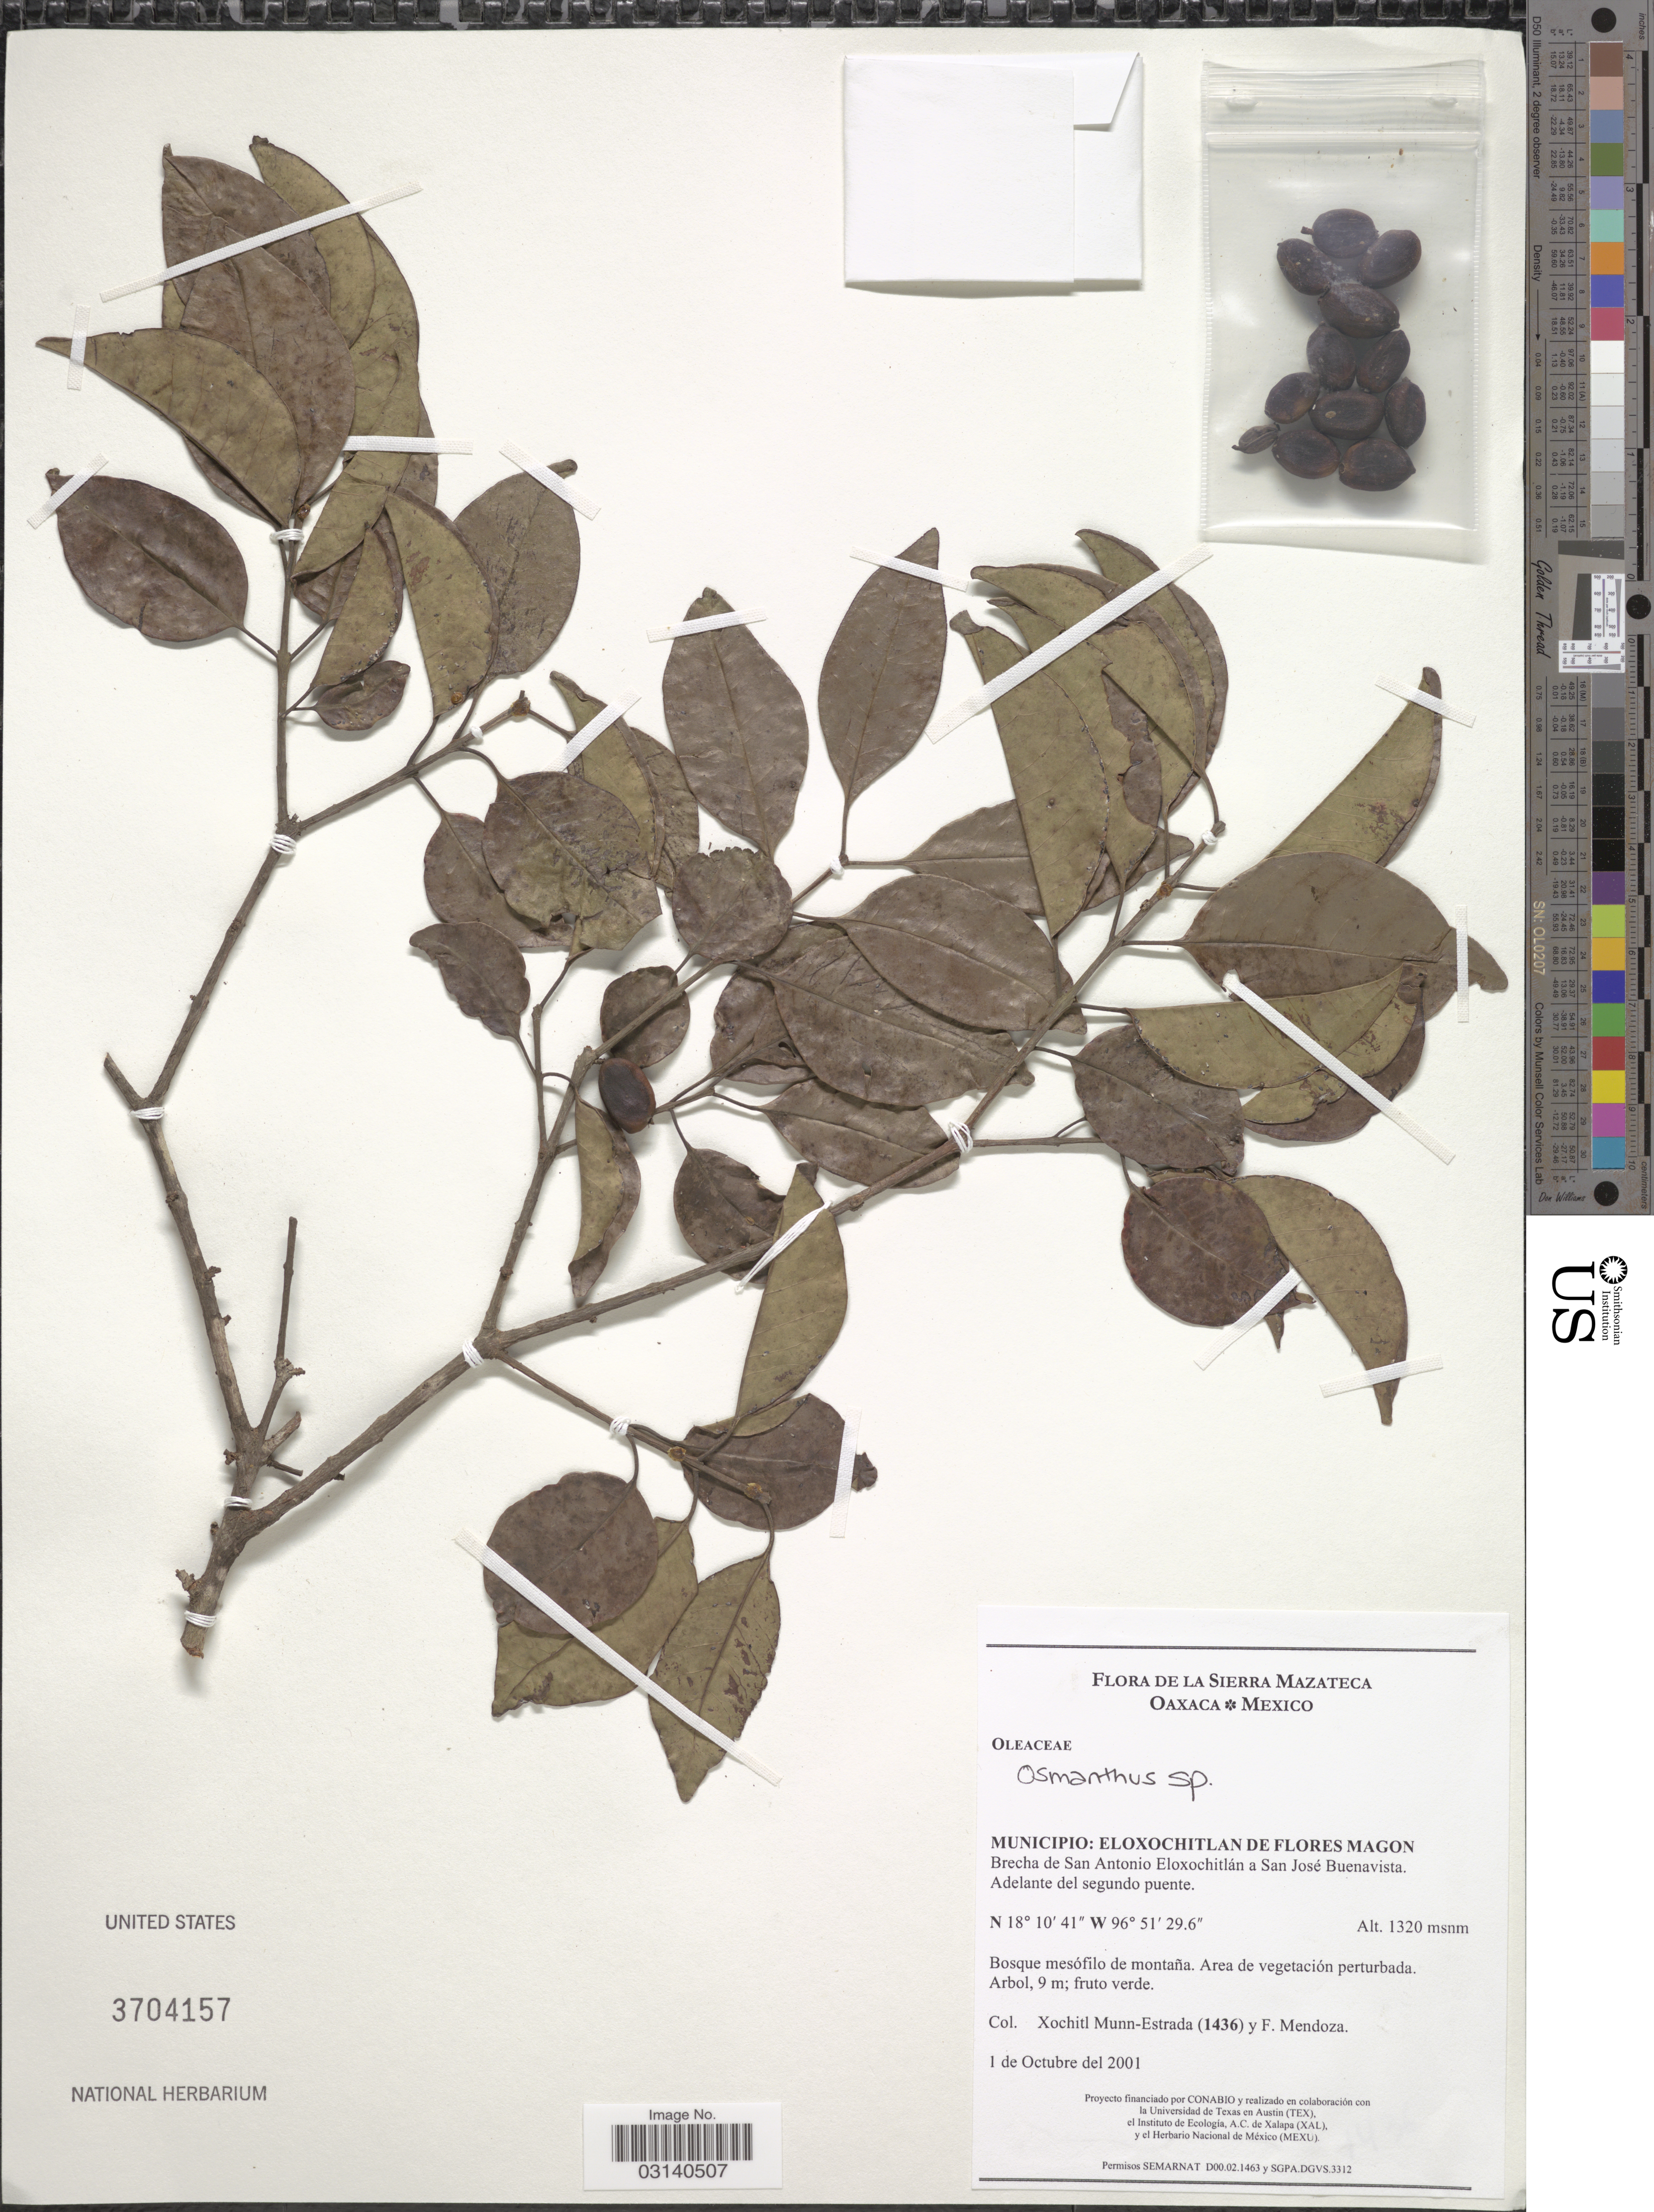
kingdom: Plantae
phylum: Tracheophyta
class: Magnoliopsida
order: Lamiales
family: Oleaceae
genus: Osmanthus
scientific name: Osmanthus sp.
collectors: X. Munn-Estrada & F. Mendoza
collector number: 1436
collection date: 2001-10-01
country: Mexico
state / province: Oaxaca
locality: De La Sierra Mazateca, Oaxaca, Mexico, Municipio: Eloxochitlan De Flores Magon, Brecha de San Antonio Eloxochitlán a San José Buenavista.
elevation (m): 1320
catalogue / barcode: US 3704157